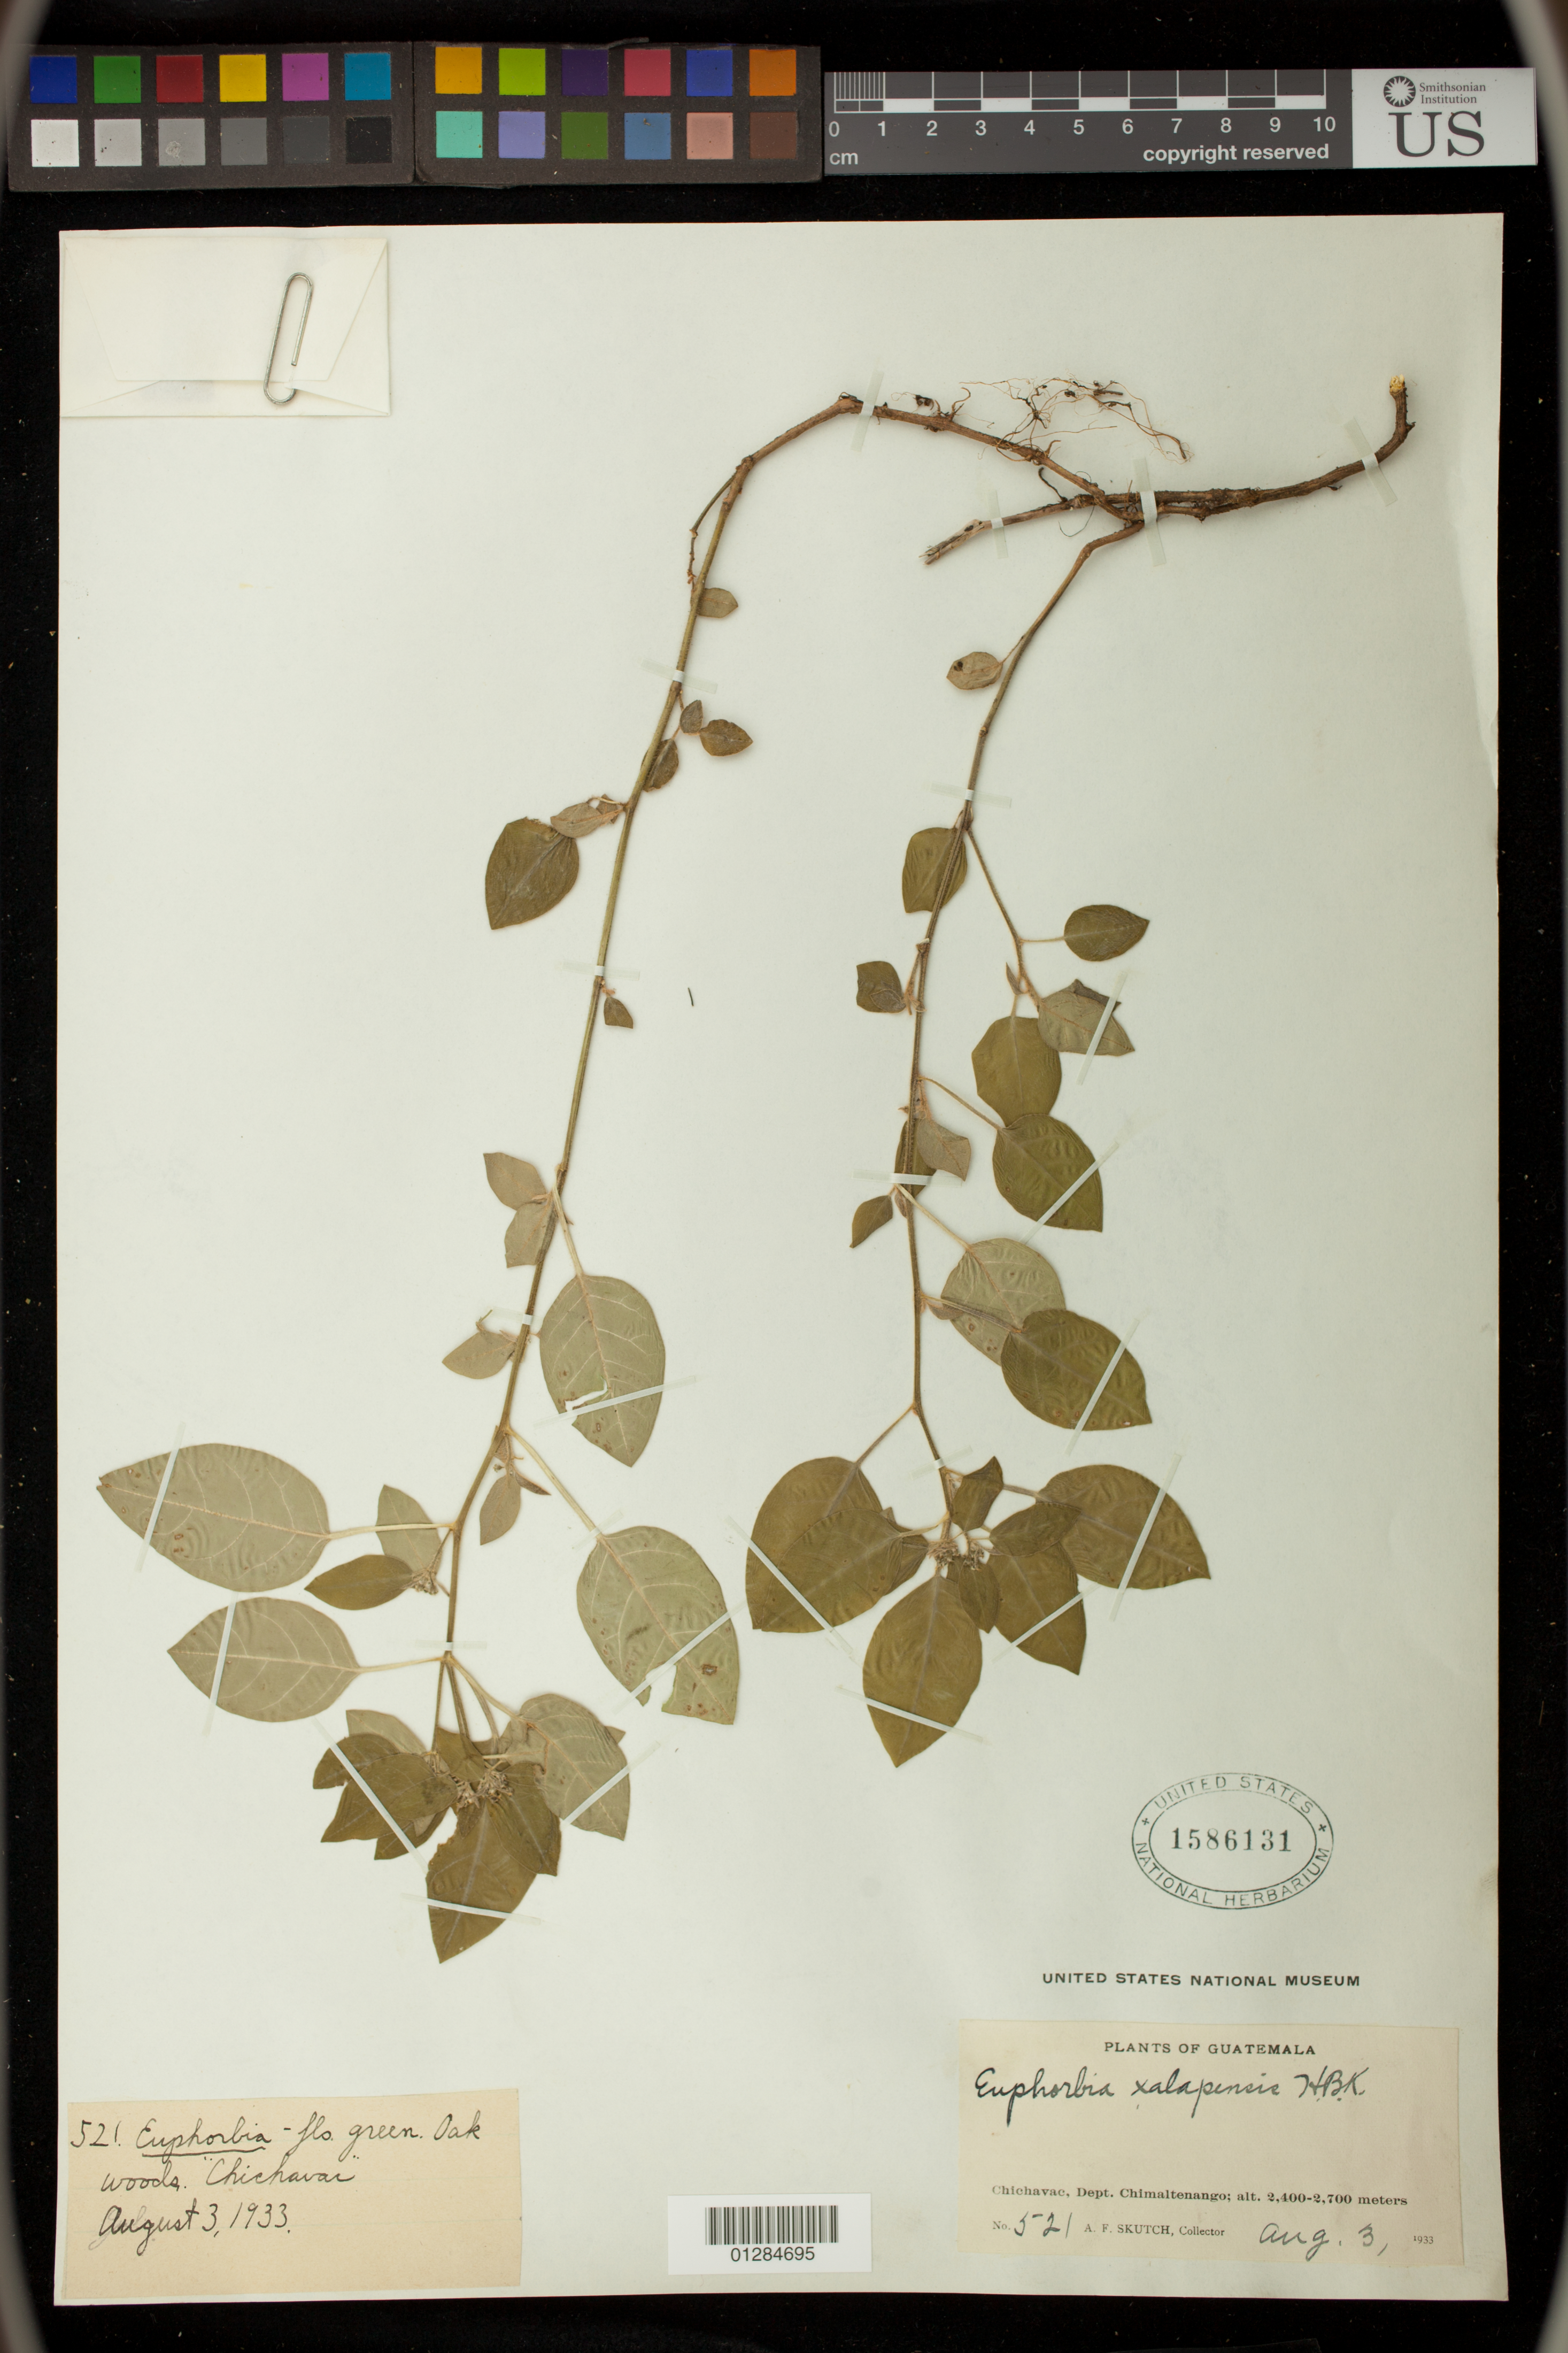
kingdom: Plantae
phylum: Tracheophyta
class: Magnoliopsida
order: Malpighiales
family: Euphorbiaceae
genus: Euphorbia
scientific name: Euphorbia xalapensis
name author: Kunth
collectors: A. F. Skutch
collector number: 521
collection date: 1933-08-03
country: Guatemala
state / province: Chimaltenango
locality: Chichavac [Finca Chichavac]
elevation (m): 2400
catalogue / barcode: US 1586131